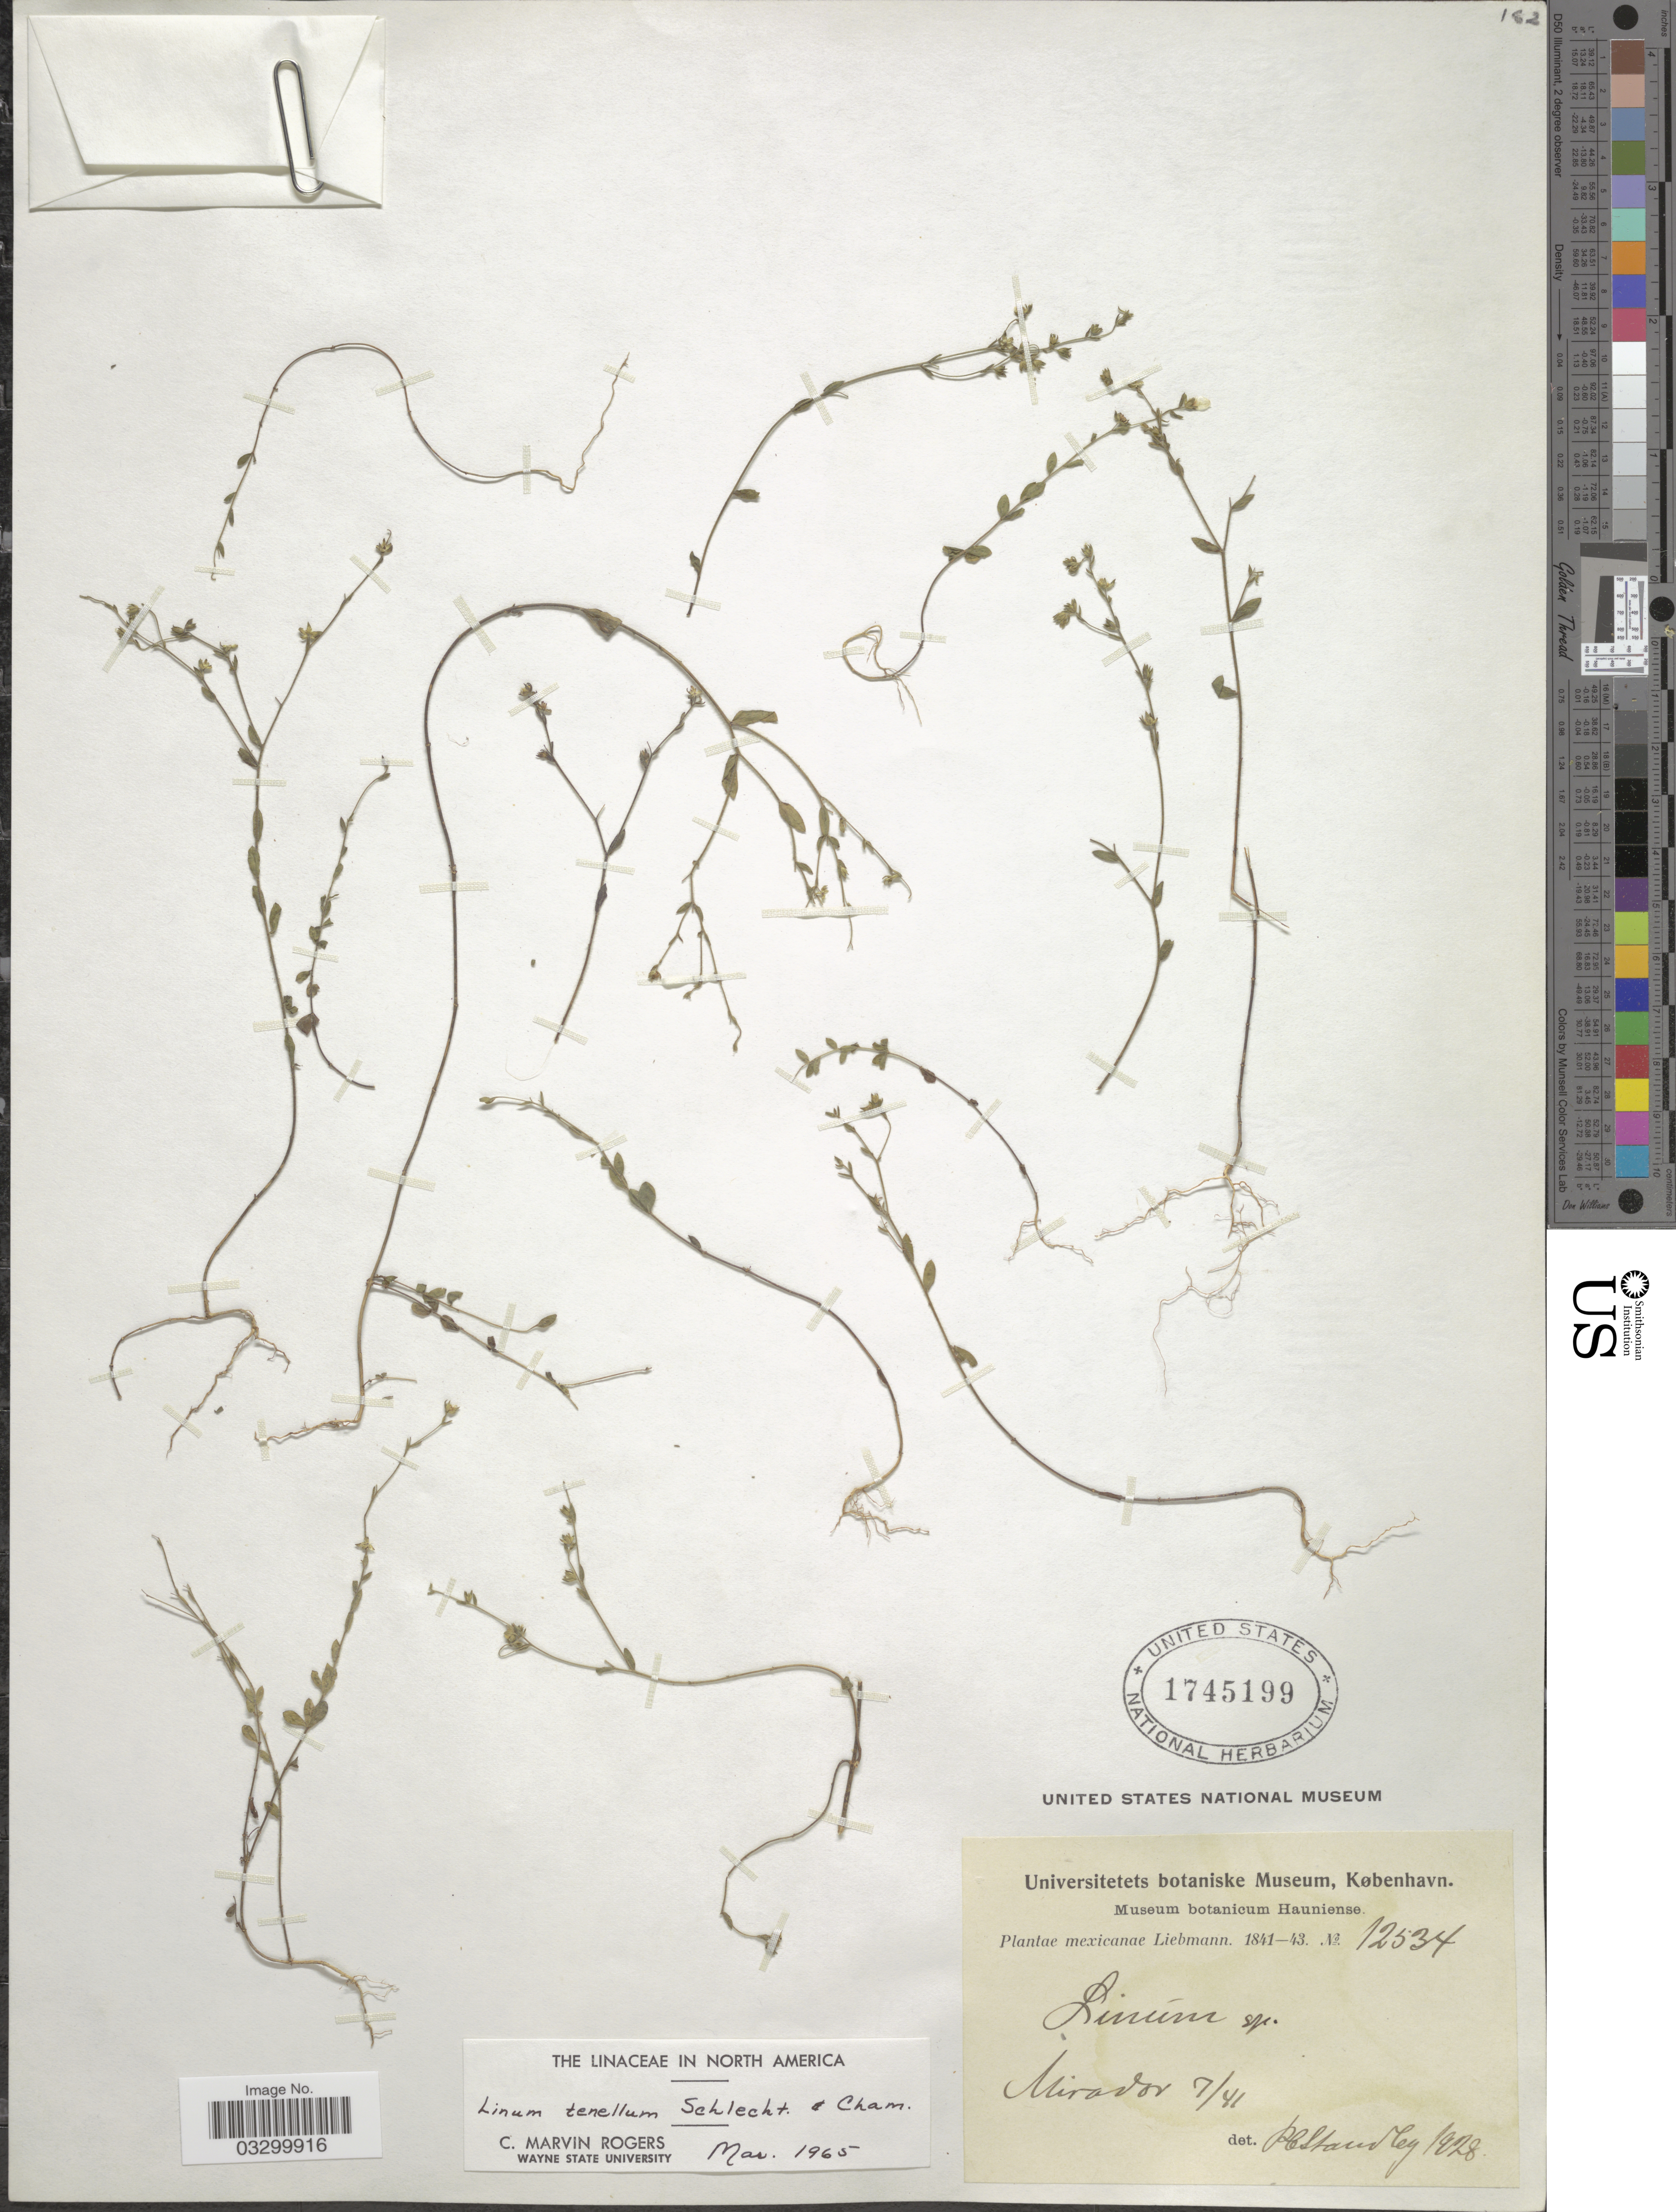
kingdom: Plantae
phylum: Tracheophyta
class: Magnoliopsida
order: Malpighiales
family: Linaceae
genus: Linum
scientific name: Linum tenellum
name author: Schltdl. & Cham.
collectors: Liebmann, --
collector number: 12534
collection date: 1841-07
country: Mexico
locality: Mirador.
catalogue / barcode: US 1745199